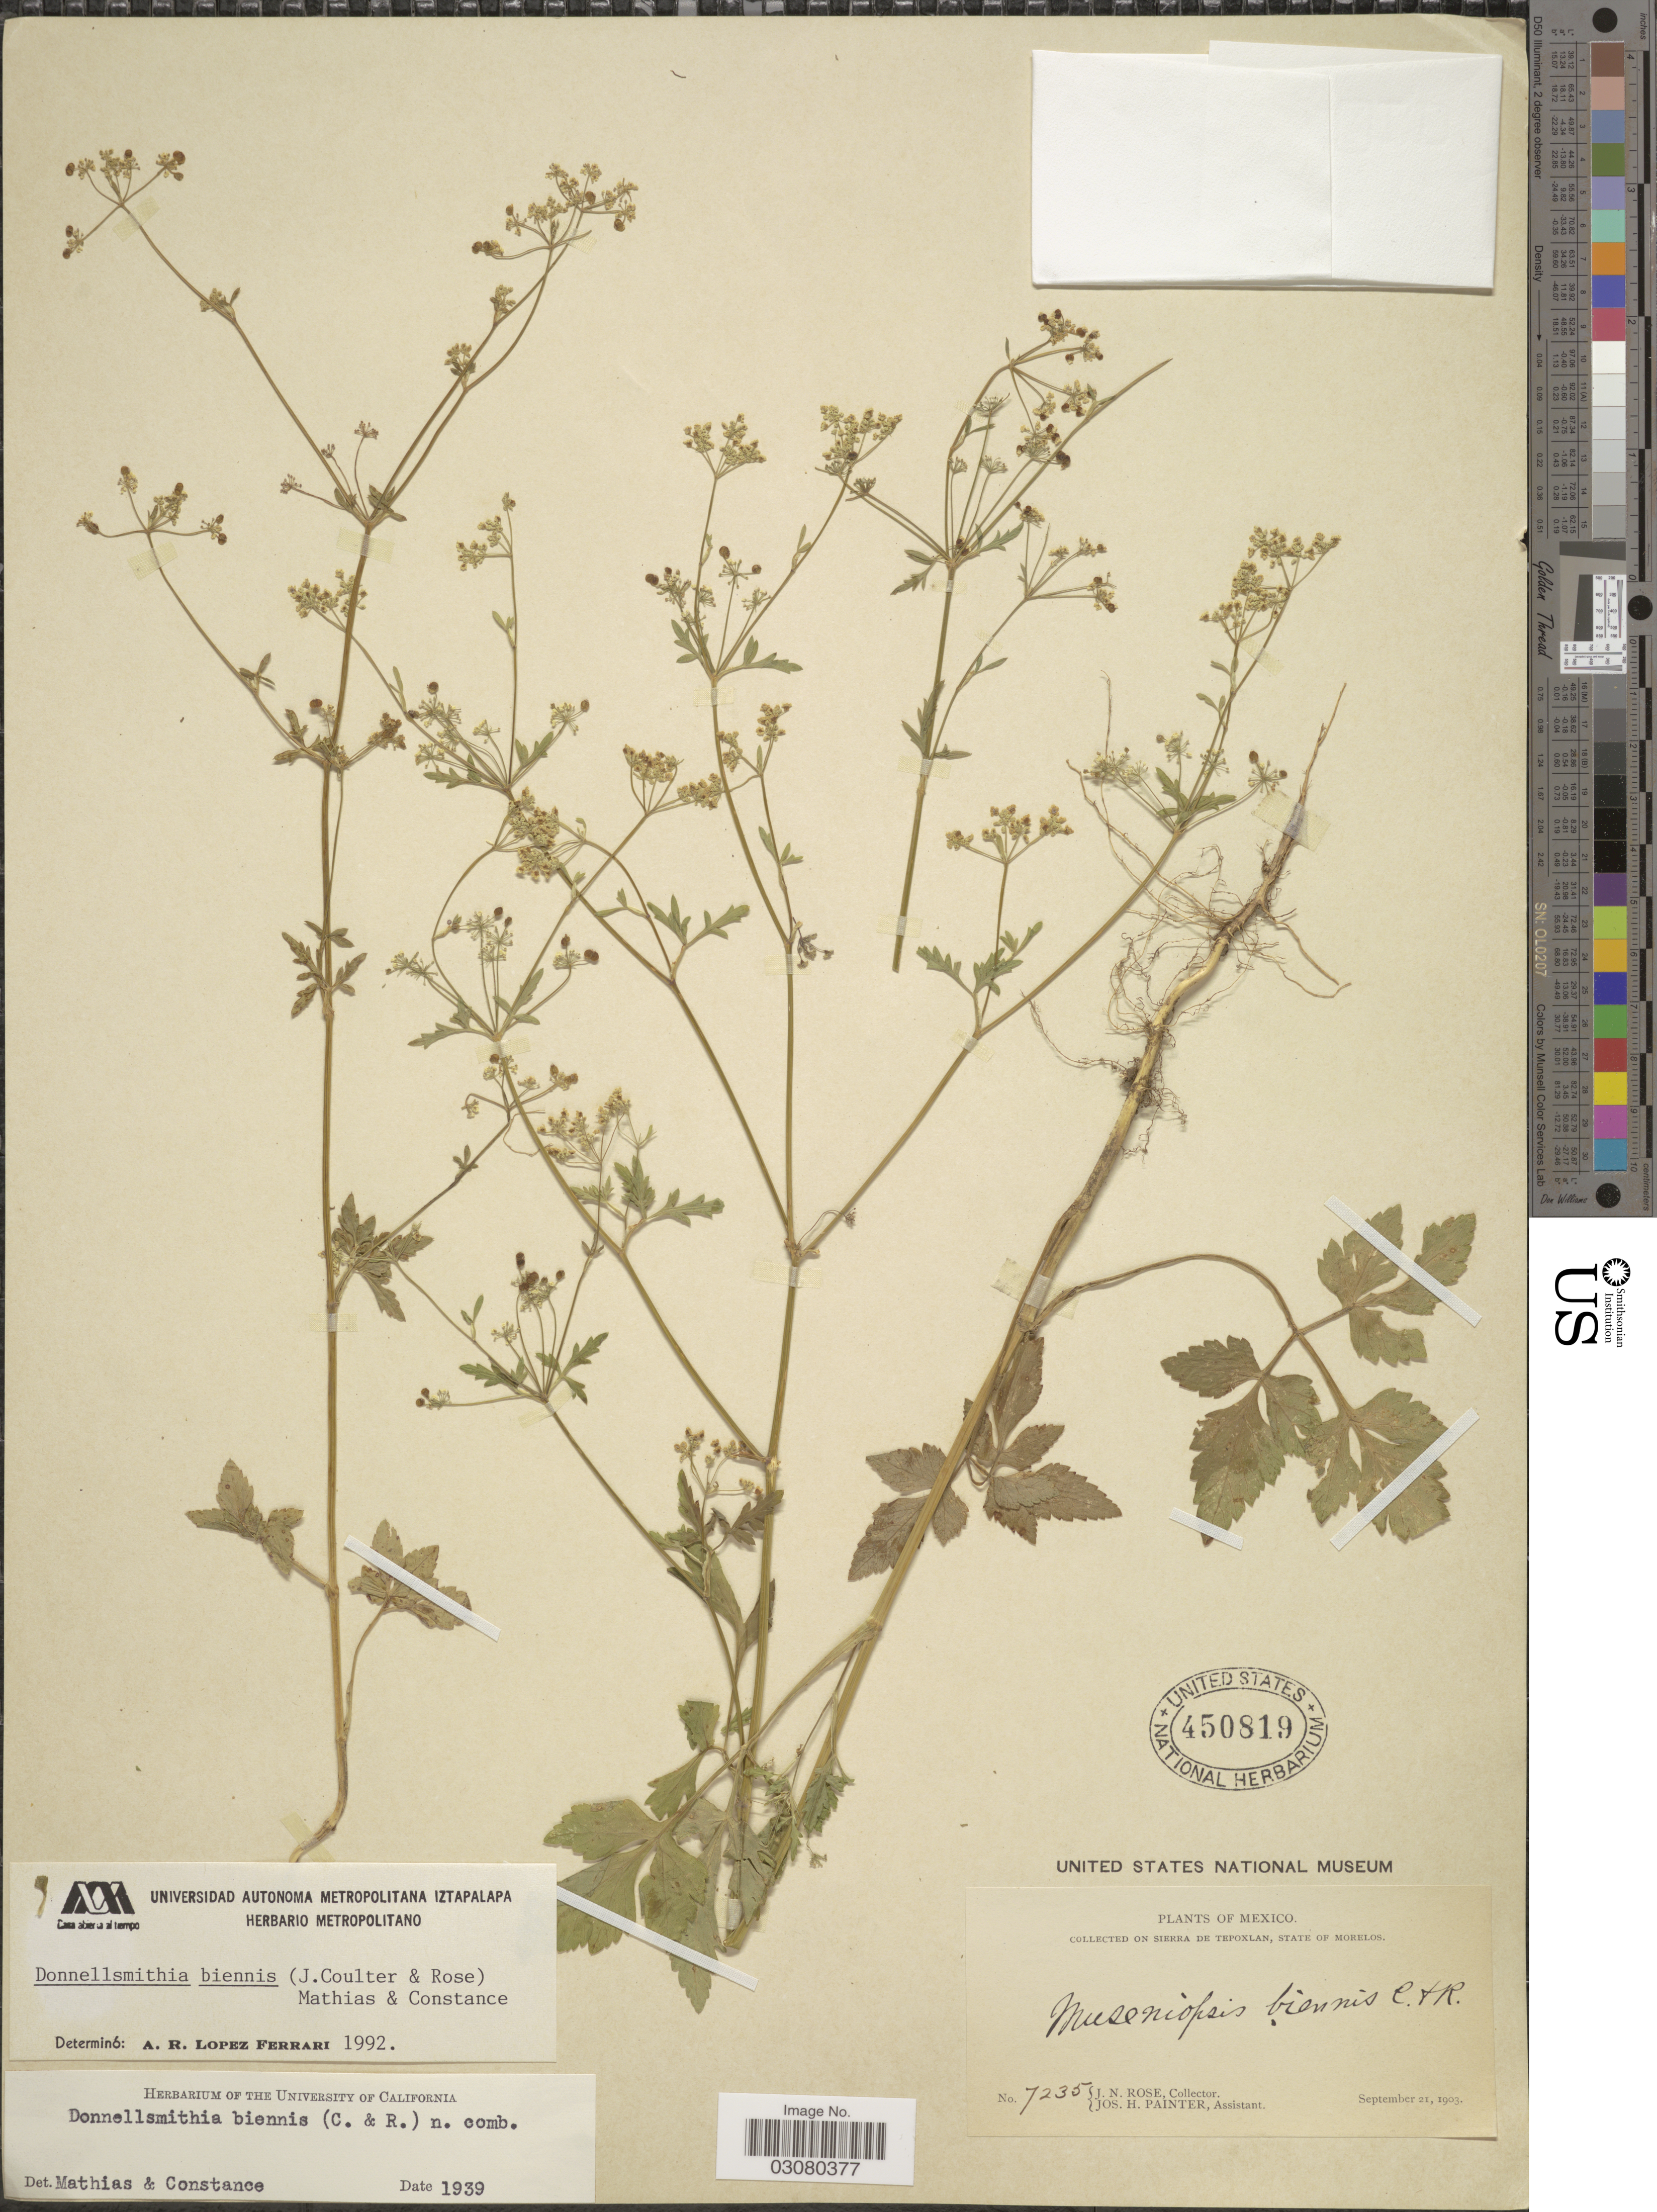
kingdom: Plantae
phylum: Tracheophyta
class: Magnoliopsida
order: Apiales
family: Apiaceae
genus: Donnellsmithia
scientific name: Donnellsmithia biennis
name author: (J.M. Coult. & Rose) Mathias & Constance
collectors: J. N. Rose & J. H. Painter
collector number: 7235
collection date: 1903-09-21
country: Mexico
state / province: Morelos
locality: On Sierra de Tepoxlan.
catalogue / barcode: US 450819